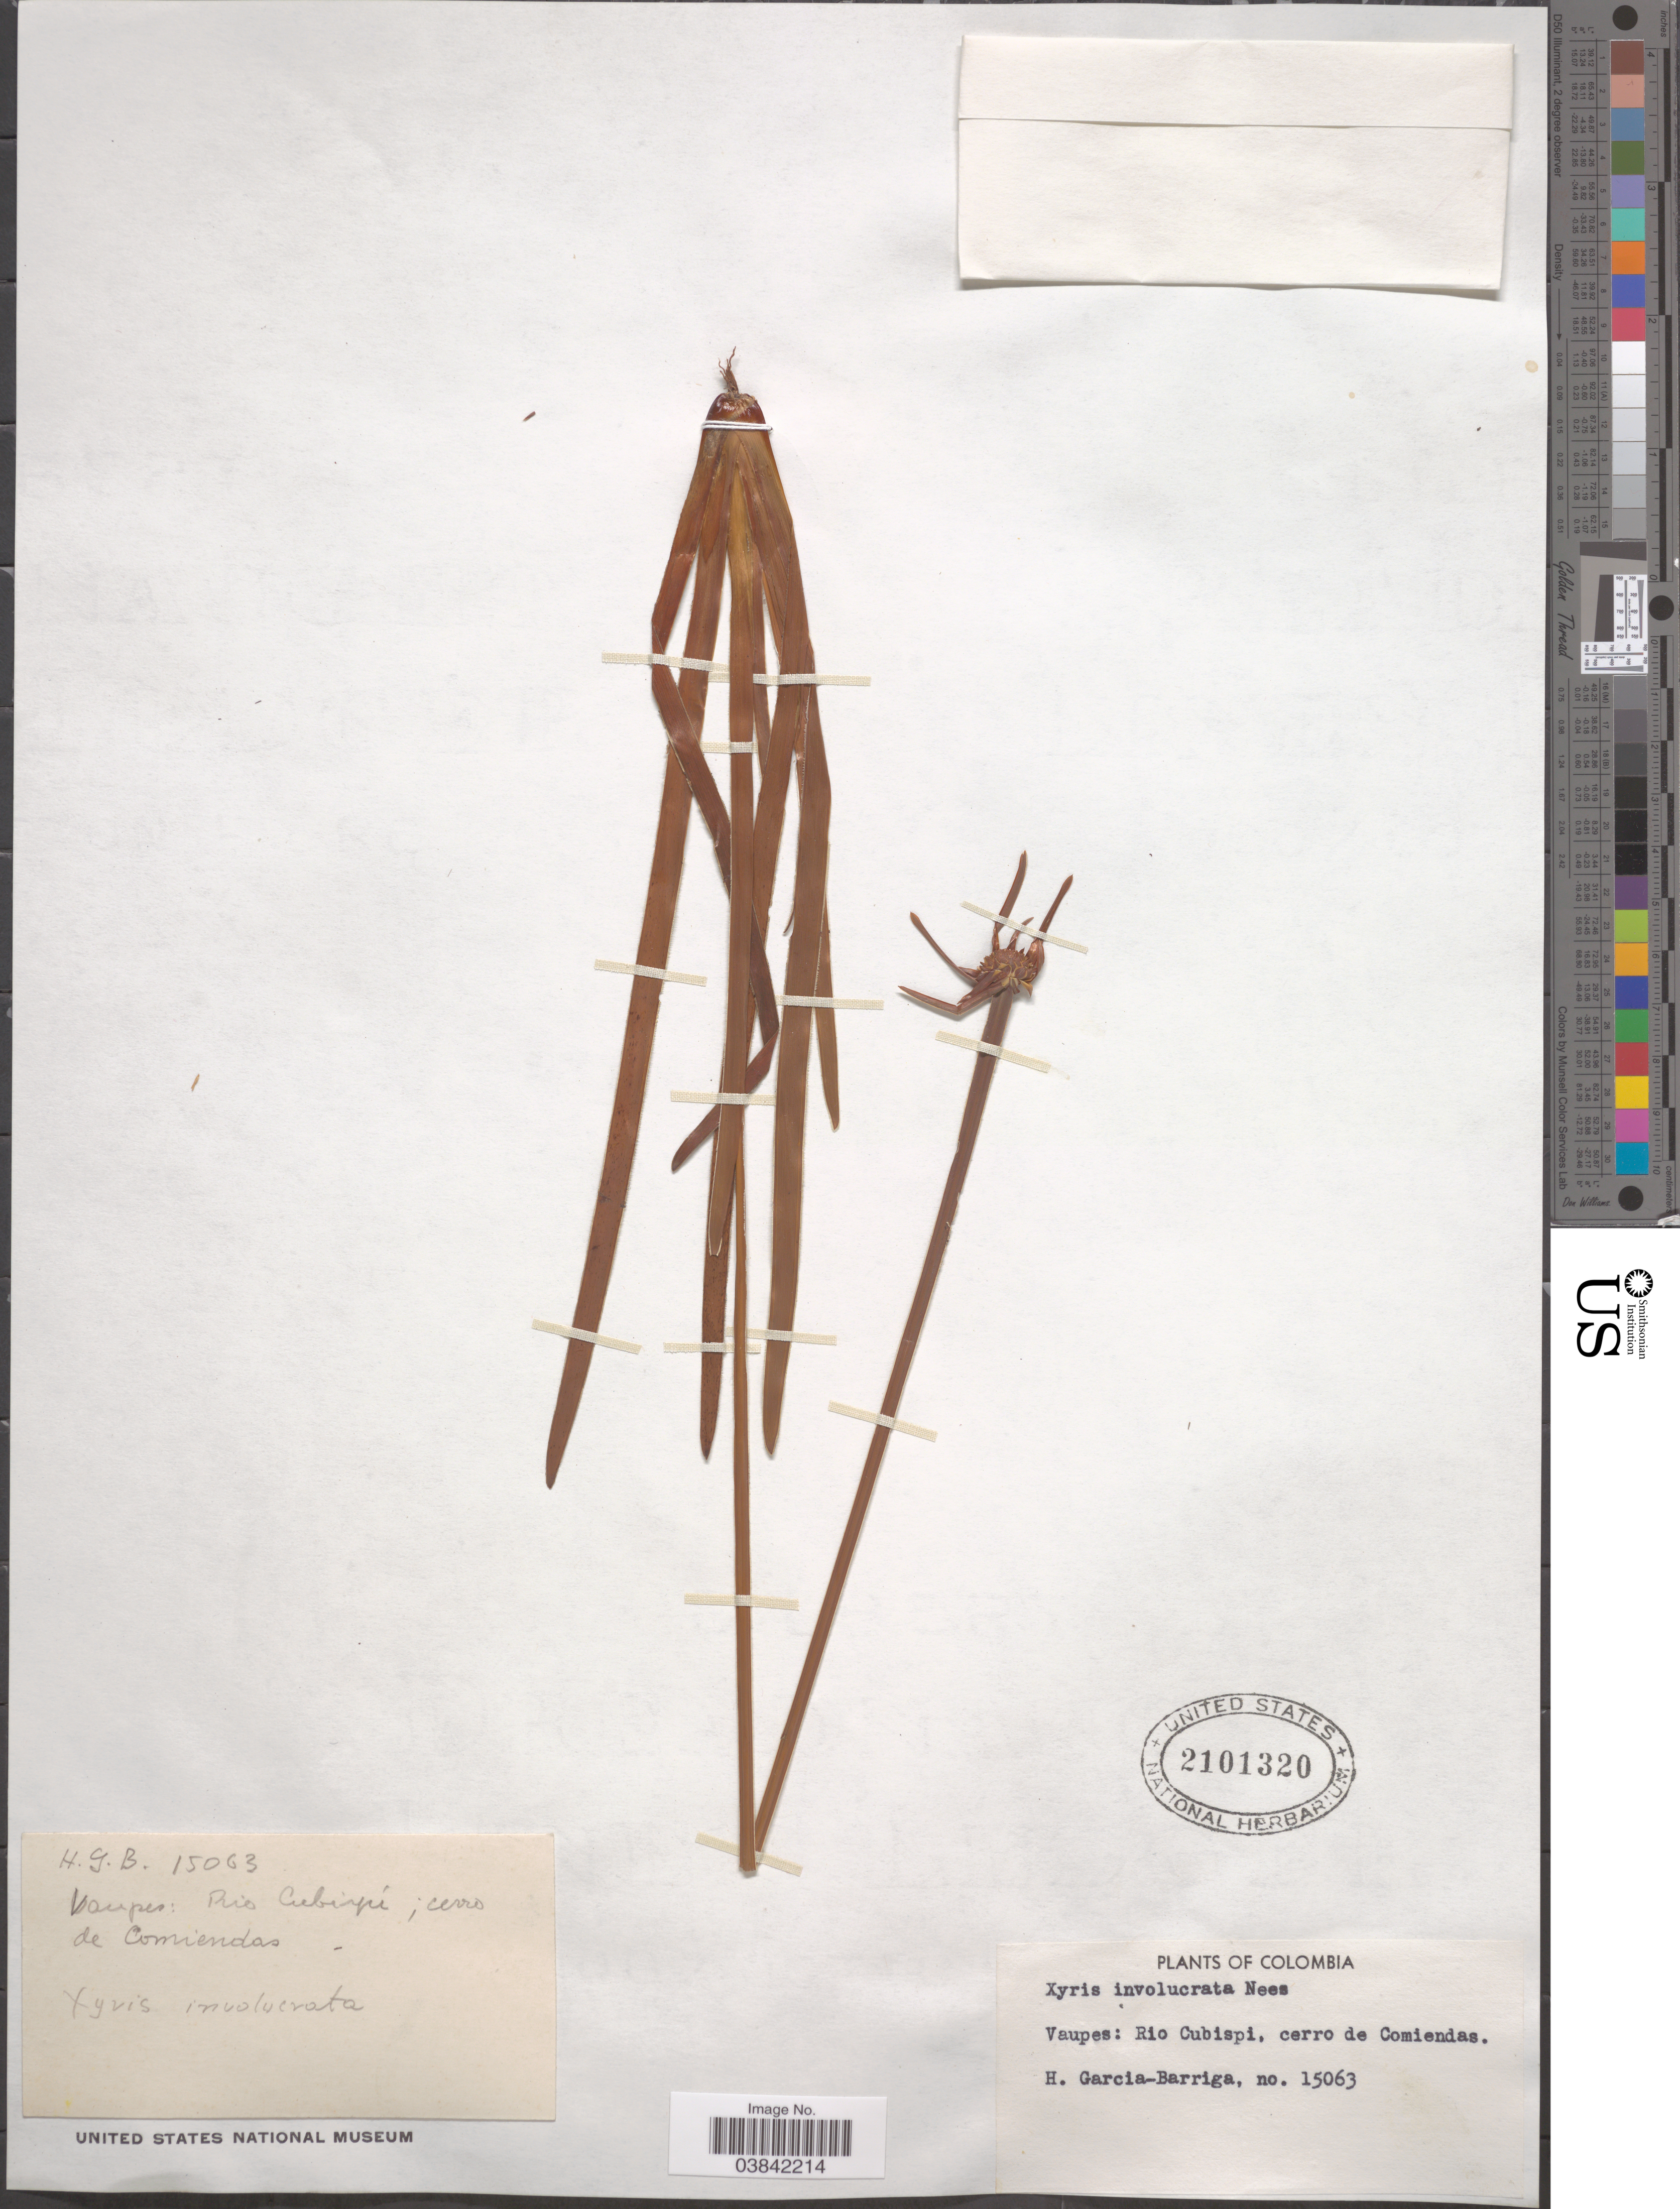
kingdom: Plantae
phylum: Tracheophyta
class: Liliopsida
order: Poales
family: Xyridaceae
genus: Xyris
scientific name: Xyris involucrata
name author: Nees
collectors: H. García Barriga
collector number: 15063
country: Colombia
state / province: Vaupés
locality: Rio Cubispi, cerro de Comiendas.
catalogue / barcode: US 2101320